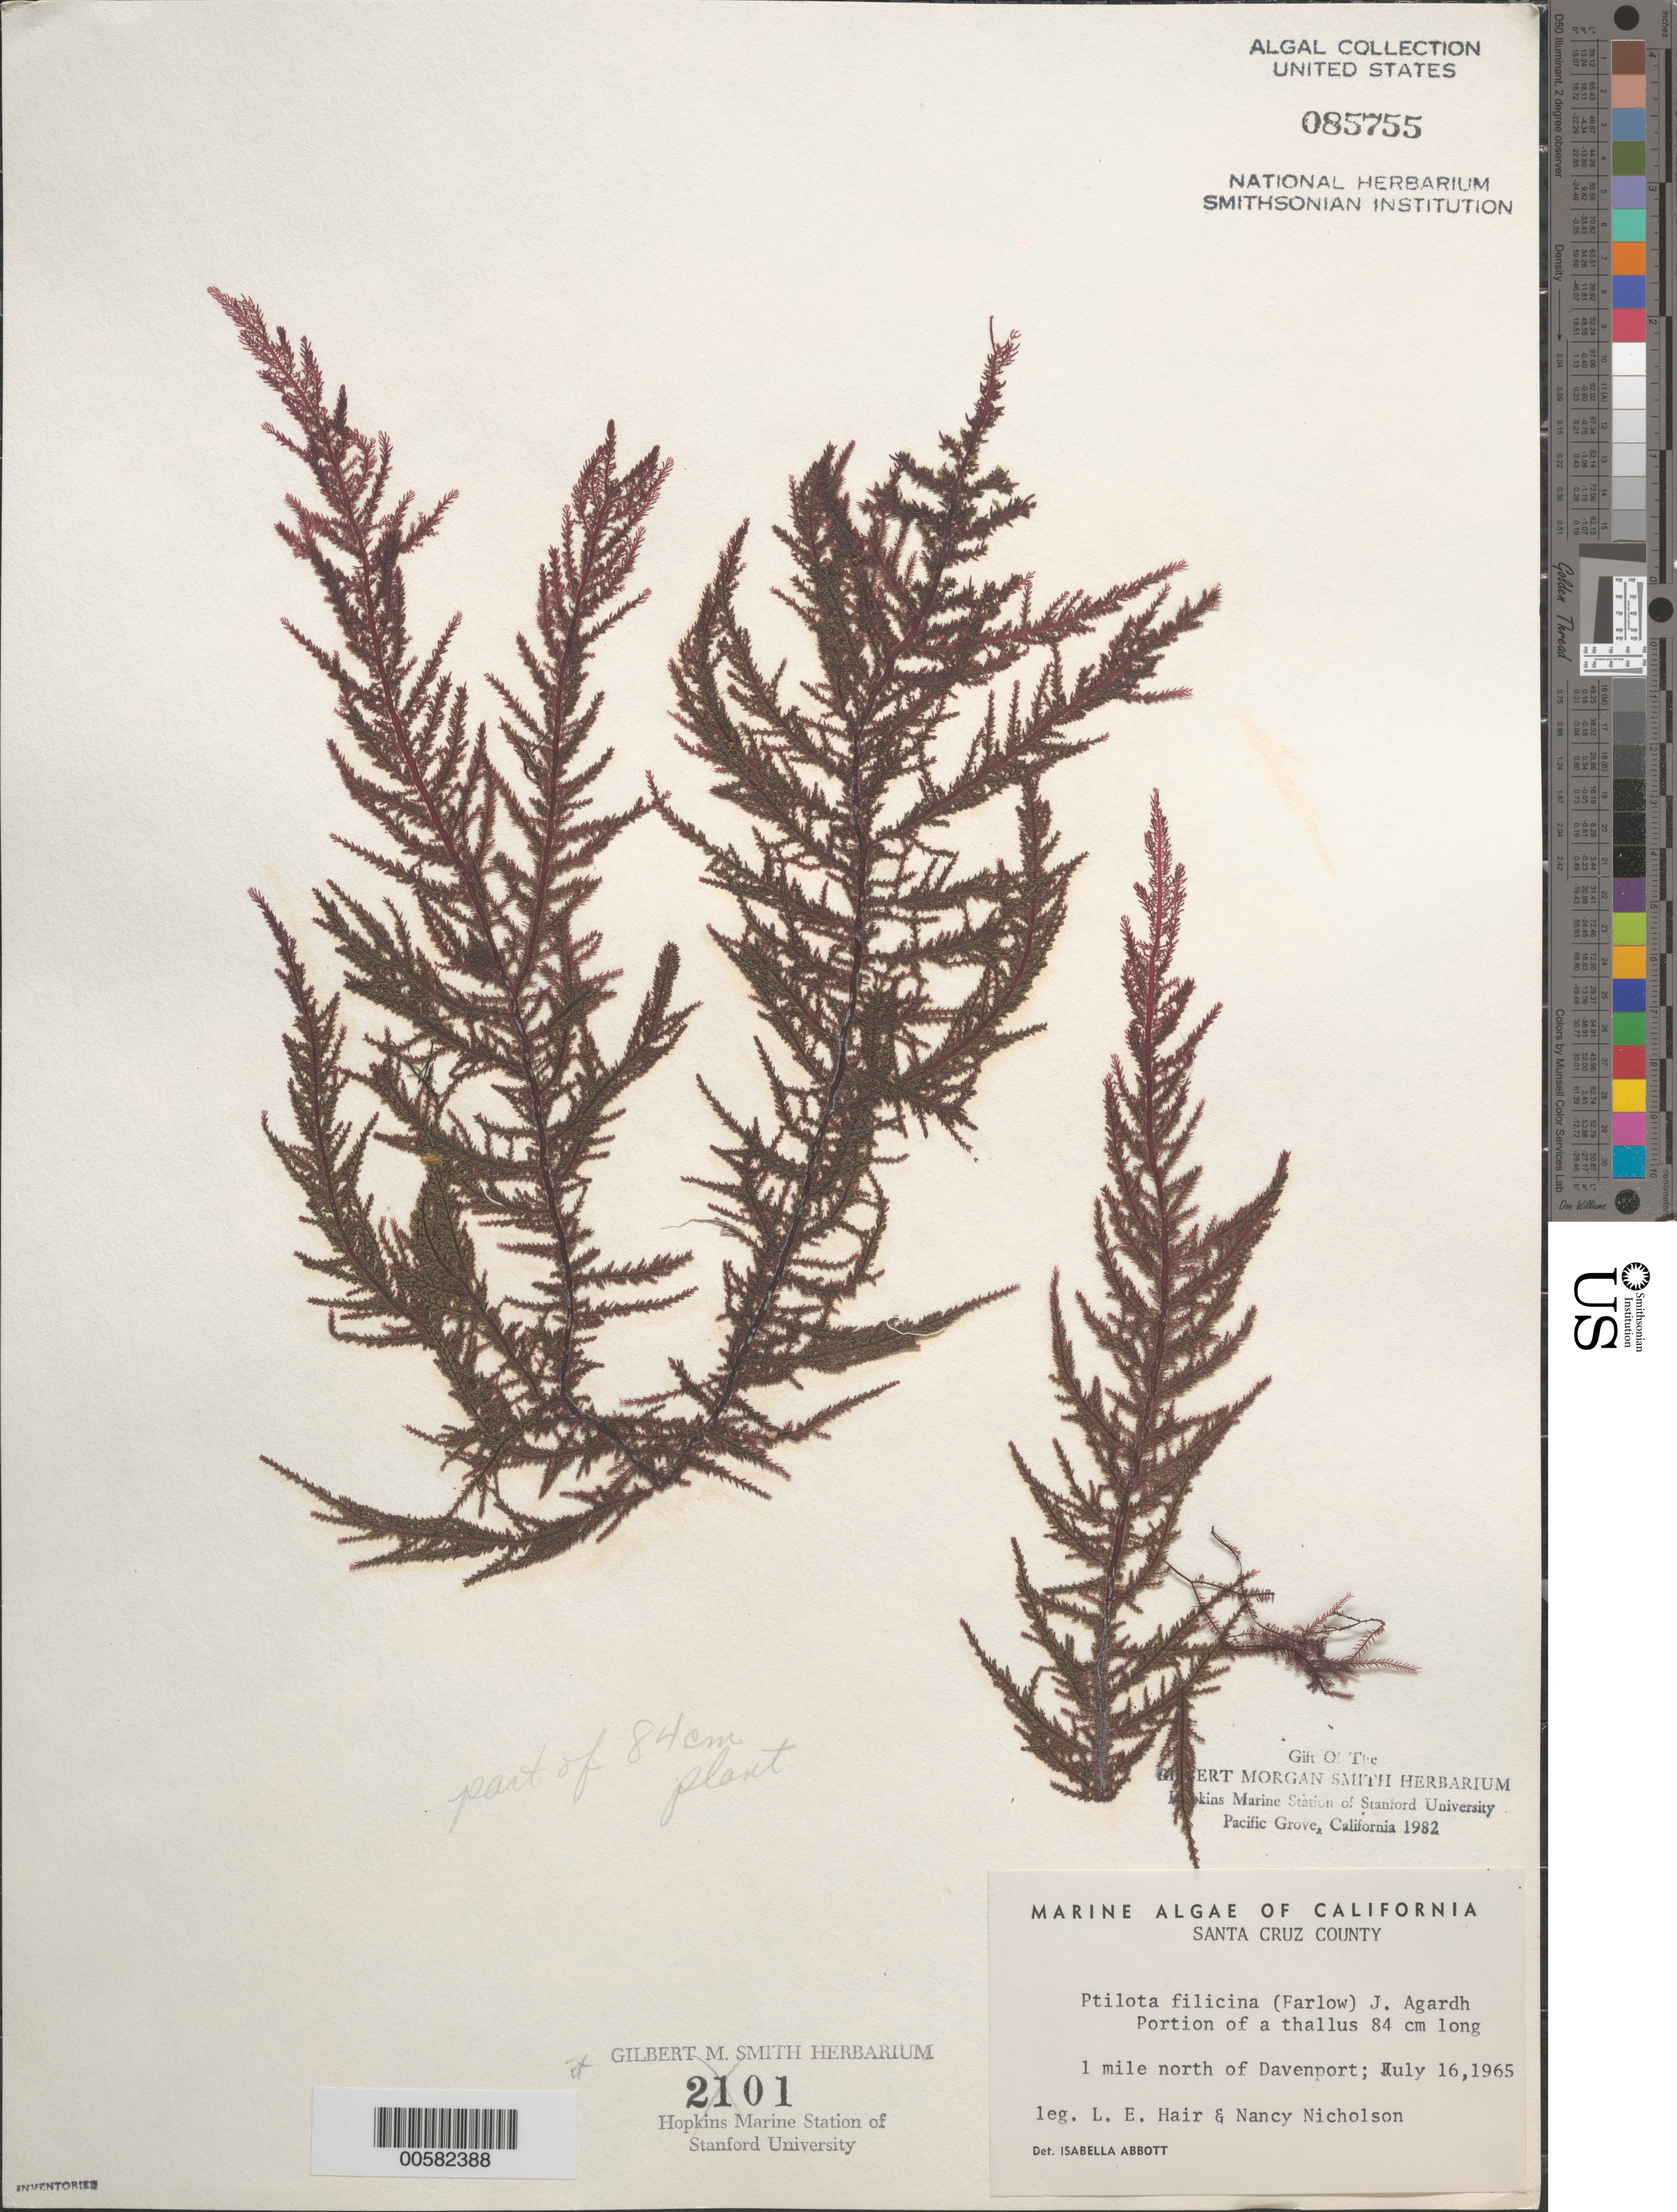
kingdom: Plantae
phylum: Rhodophyta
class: Florideophyceae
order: Ceramiales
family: Wrangeliaceae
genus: Ptilota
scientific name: Ptilota filicina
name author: J. Agardh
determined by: Abbott, Isabella A.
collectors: L. Hair & N. Nicholson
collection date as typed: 16 Jul 1965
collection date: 1965-07-16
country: United States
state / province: California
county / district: Santa Cruz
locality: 1 mile north of Davenport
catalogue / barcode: US 85755